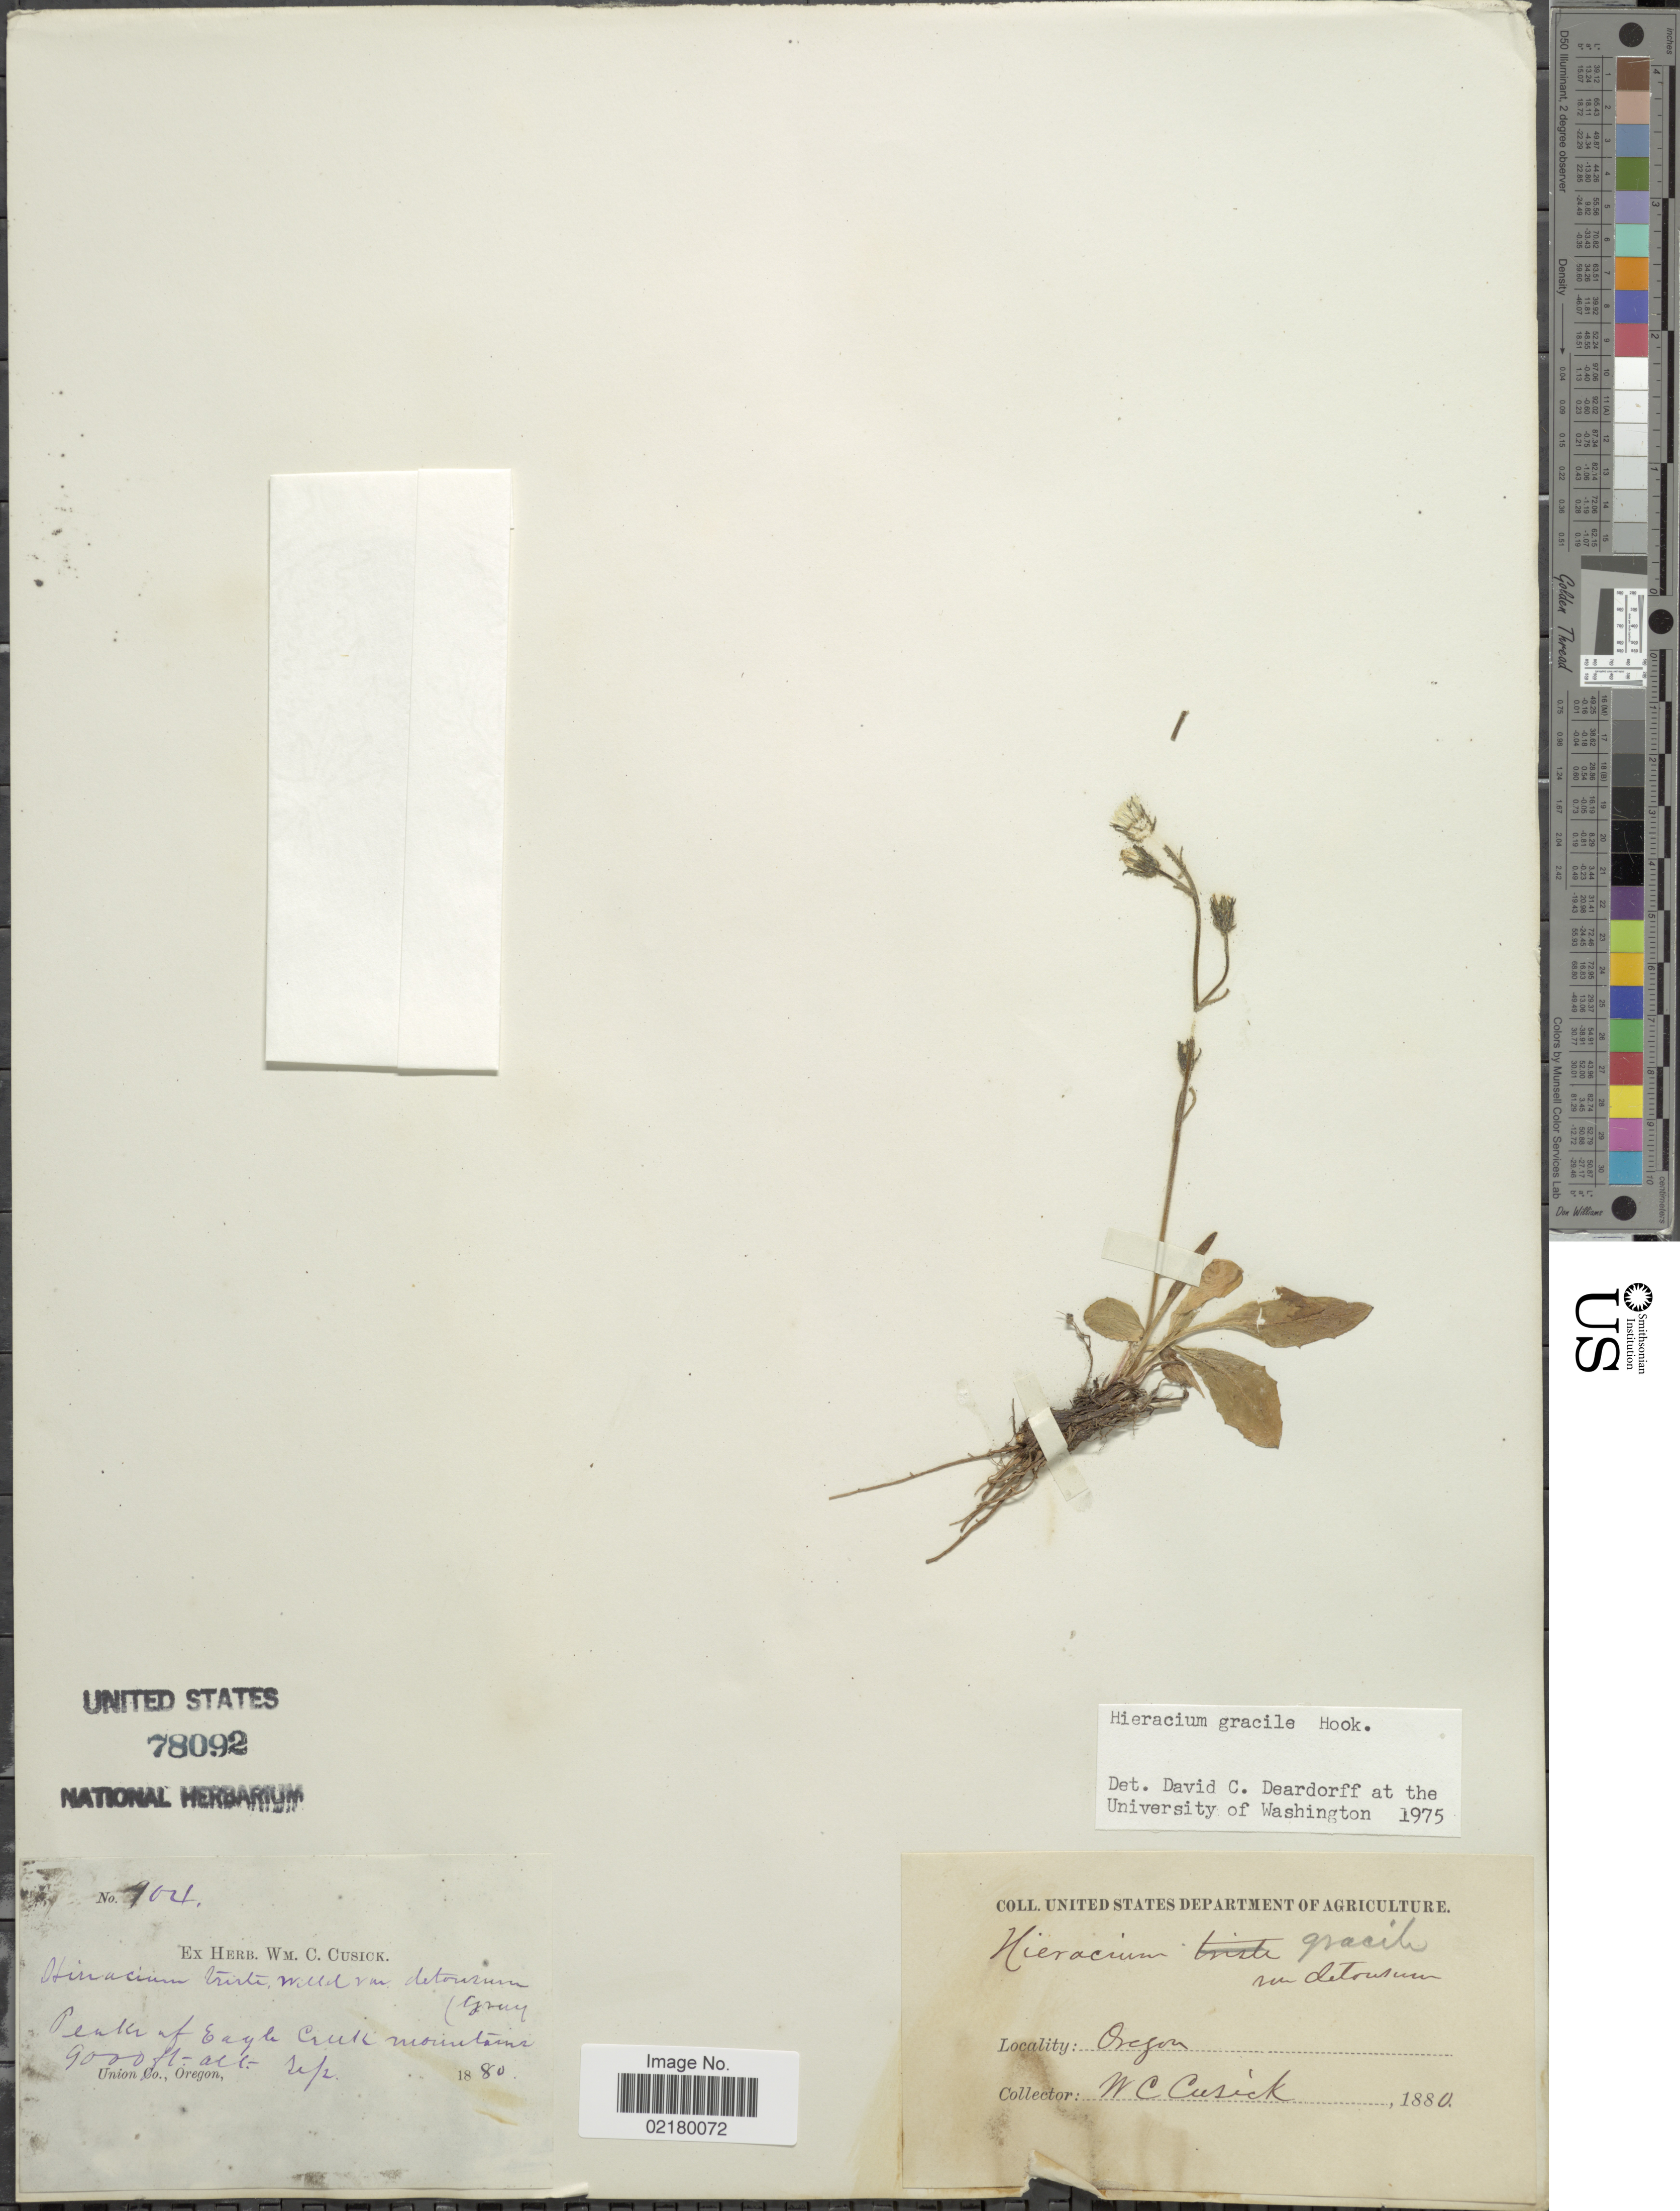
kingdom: Plantae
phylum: Tracheophyta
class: Magnoliopsida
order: Asterales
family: Asteraceae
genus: Hieracium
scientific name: Hieracium triste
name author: Willd. ex Spreng.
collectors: W. C. Cusick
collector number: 904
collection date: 1880-09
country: United States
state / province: Oregon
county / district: Union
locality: Peaks of Eagle Creek Mountains, Union Co.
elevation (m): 2743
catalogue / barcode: US 78092